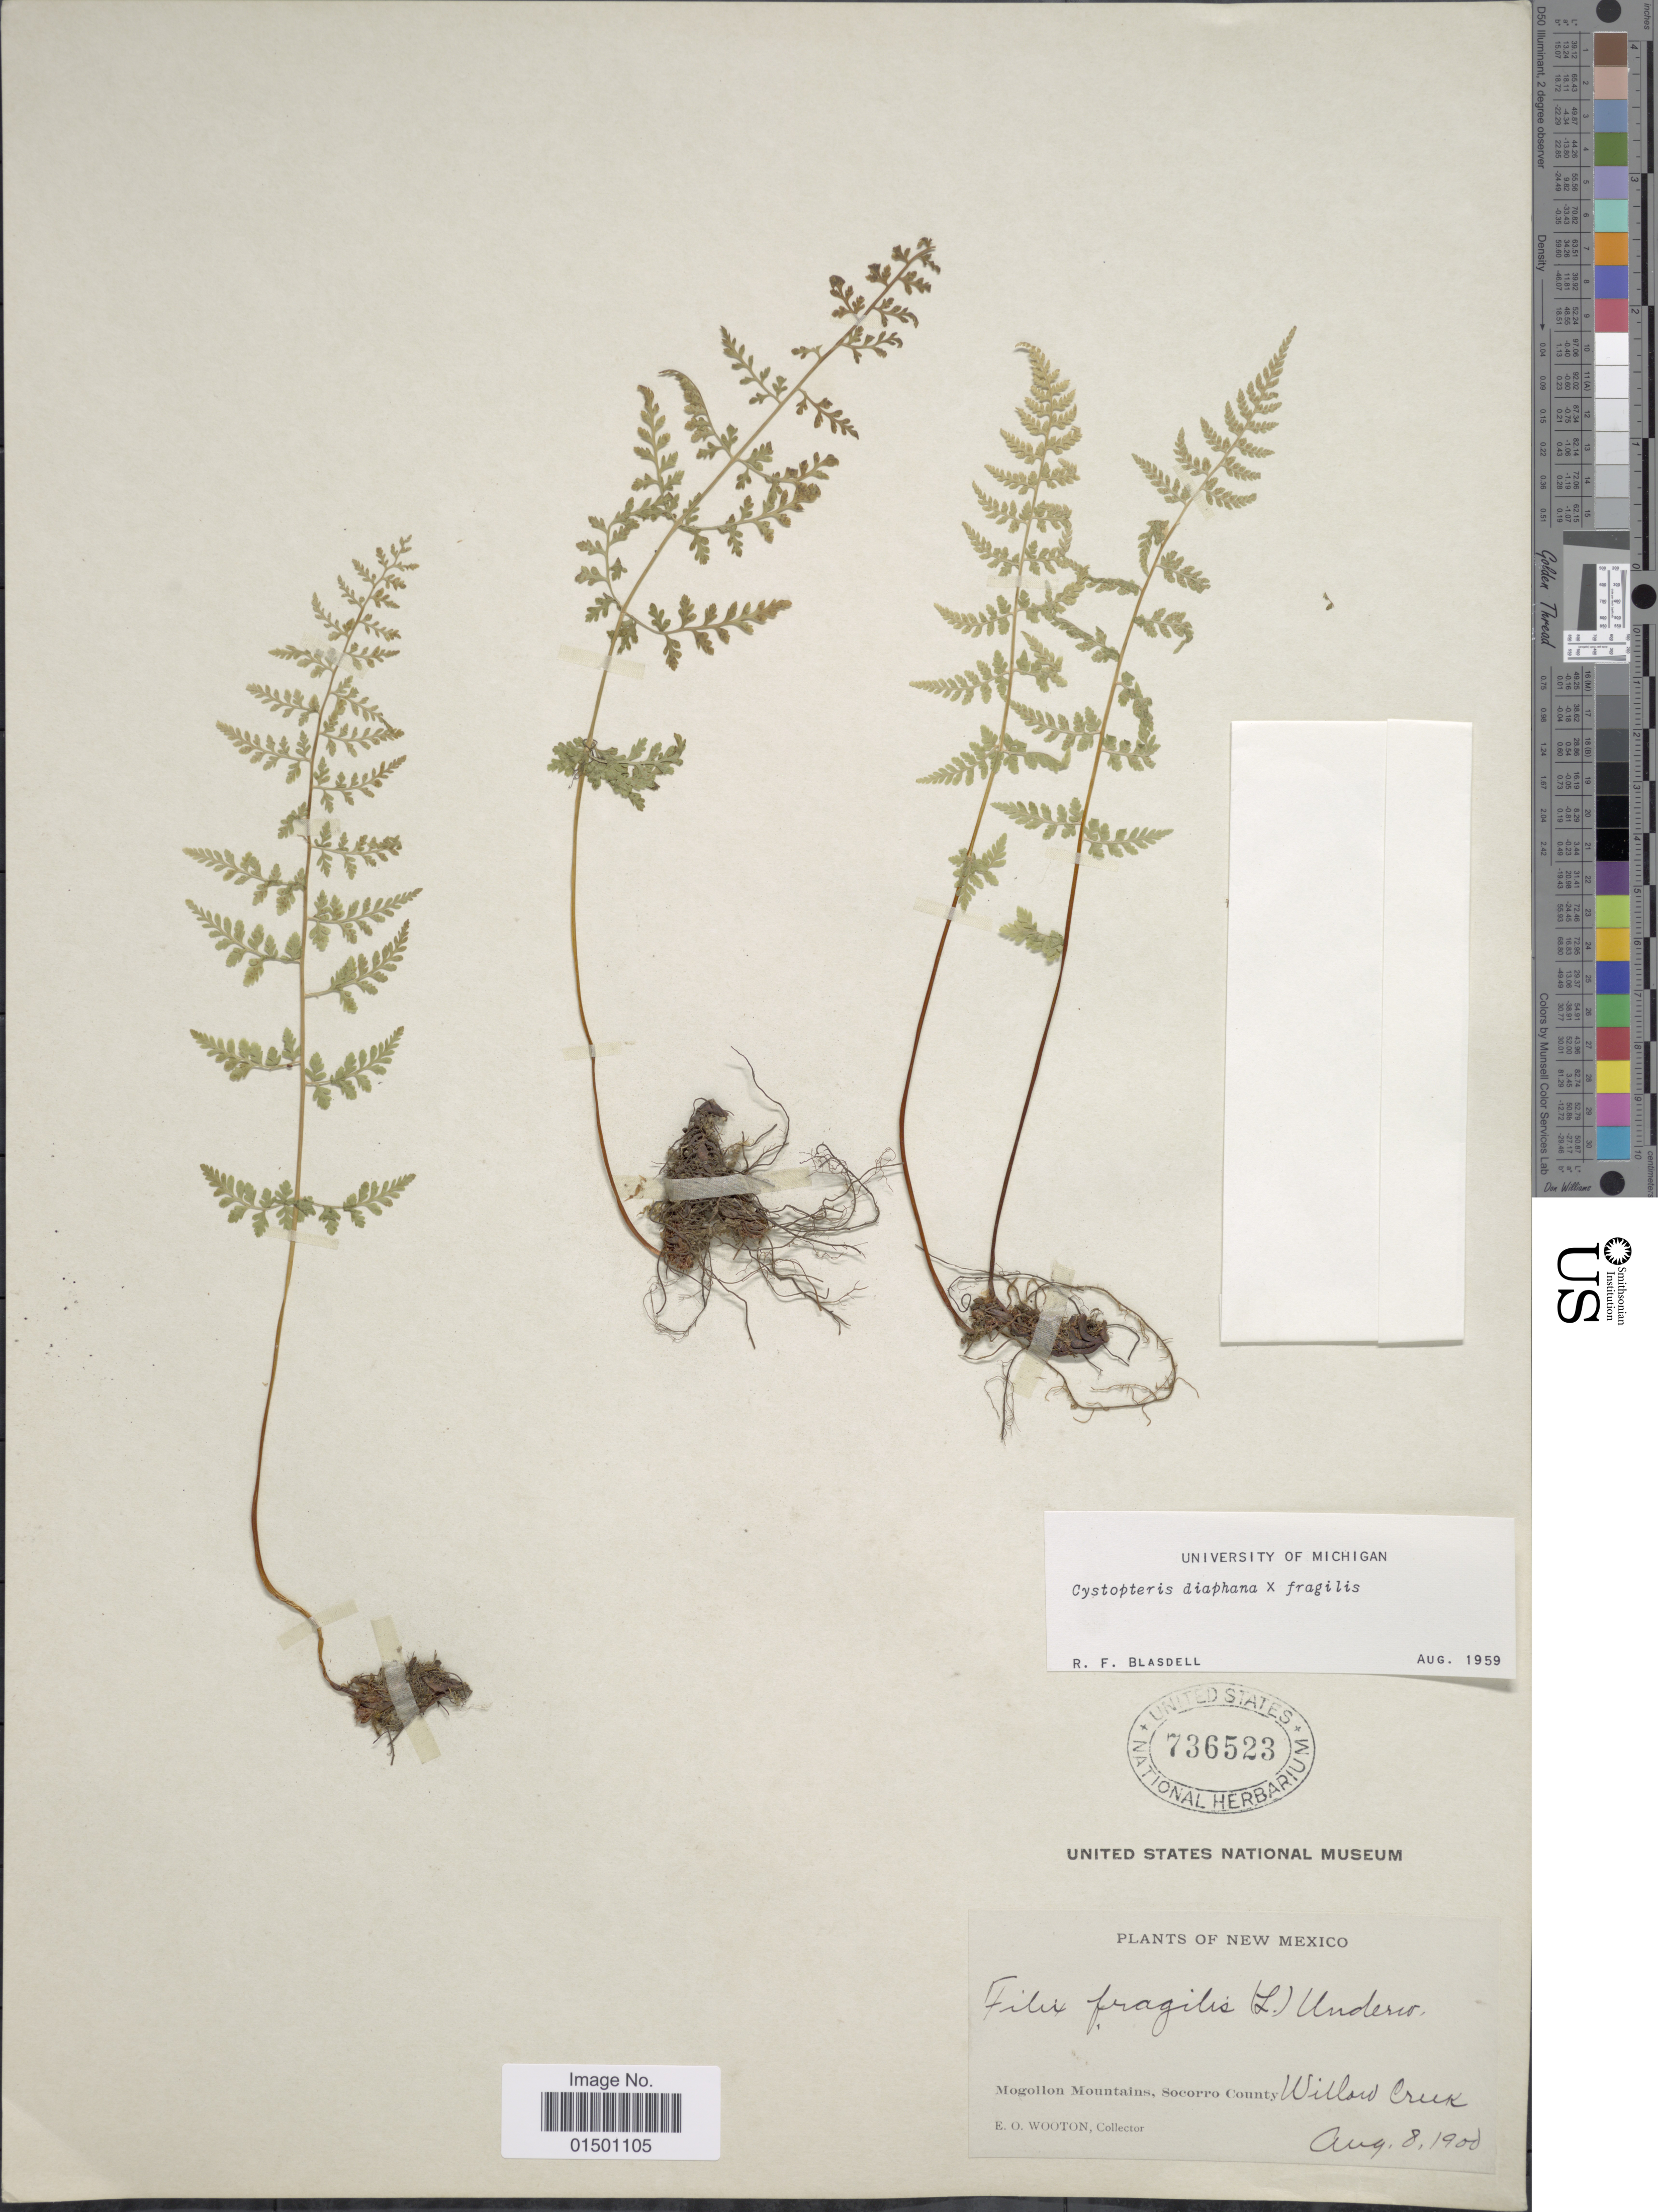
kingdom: Plantae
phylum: Tracheophyta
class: Polypodiopsida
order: Polypodiales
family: Cystopteridaceae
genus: Cystopteris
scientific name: Cystopteris diaphana x C. fragilis (L.) Bernh.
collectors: E. O. Wooton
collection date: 1900-08-08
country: United States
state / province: New Mexico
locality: Mogollan Mountains, Socorro County, Willow Creek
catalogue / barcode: US 736523